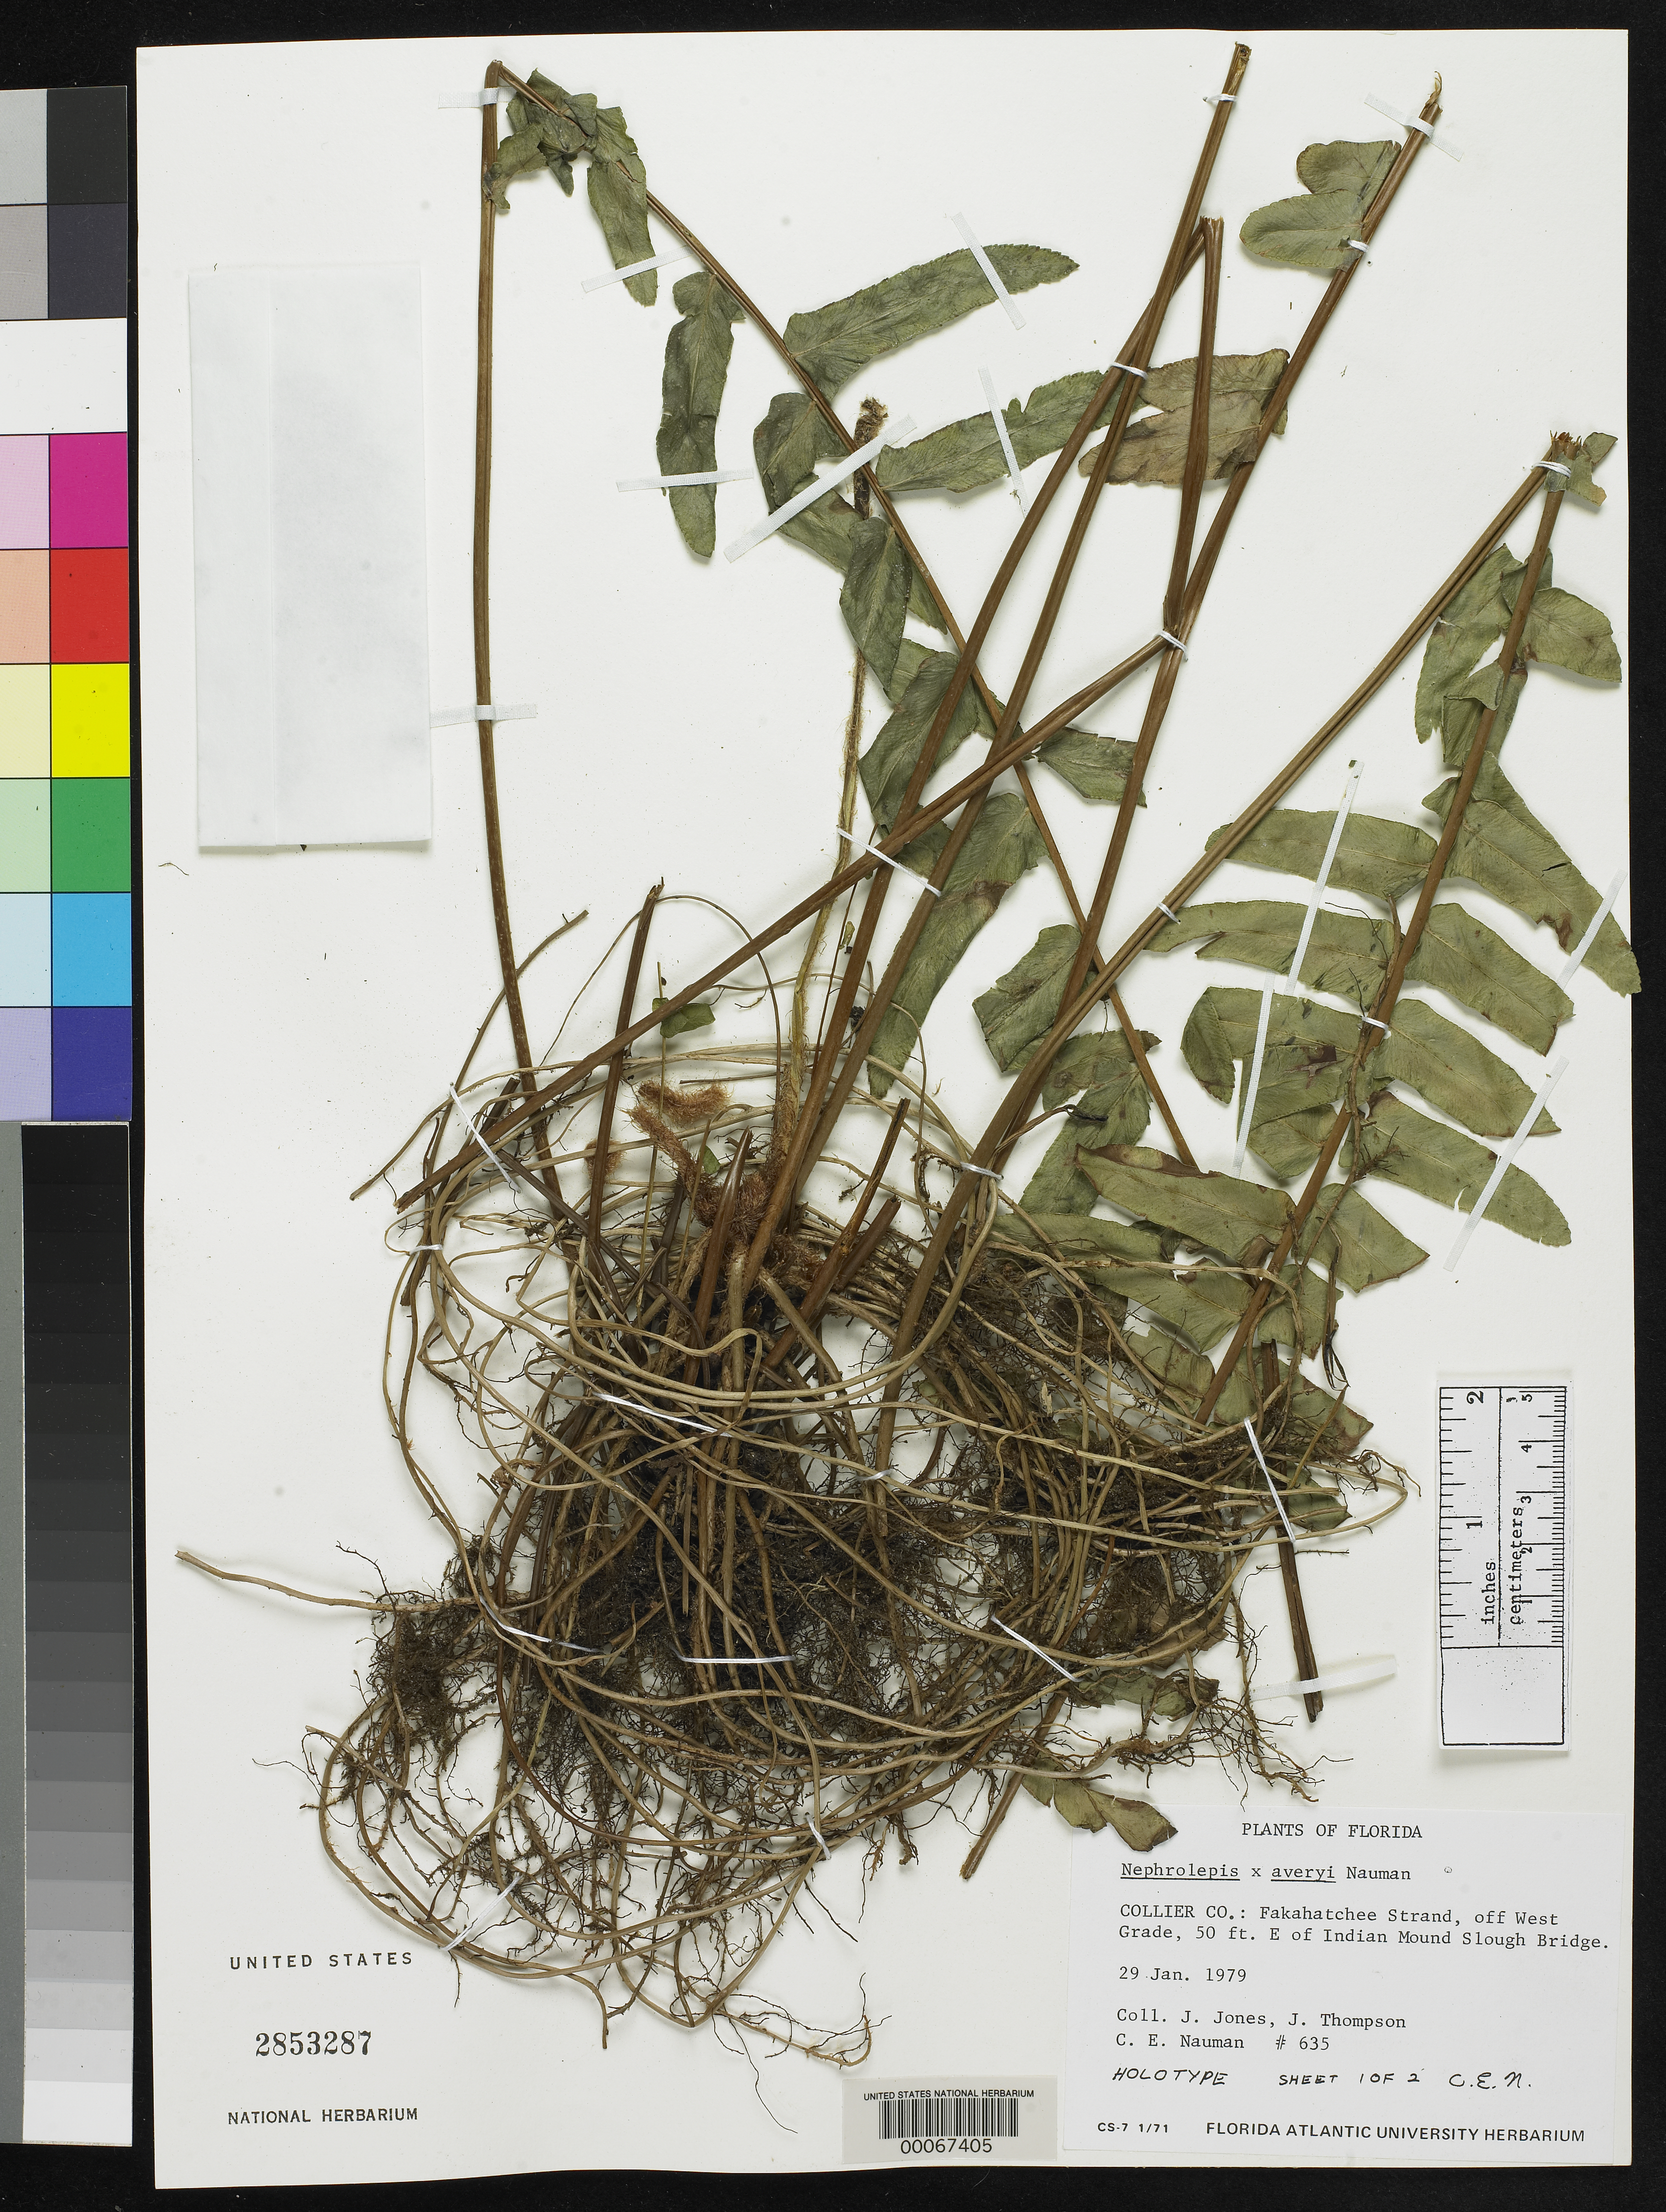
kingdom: Plantae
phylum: Tracheophyta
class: Polypodiopsida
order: Polypodiales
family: Nephrolepidaceae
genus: Nephrolepis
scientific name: Nephrolepis x averyi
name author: Nauman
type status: Holotype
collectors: C. E. Nauman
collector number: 635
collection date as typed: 29 Jan 1979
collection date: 1979-01-29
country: United States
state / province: Florida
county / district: Collier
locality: Fakahatchei strand of west grade, 50 Ft. E of Indian Mound Slough bridge.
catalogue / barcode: US 2853287